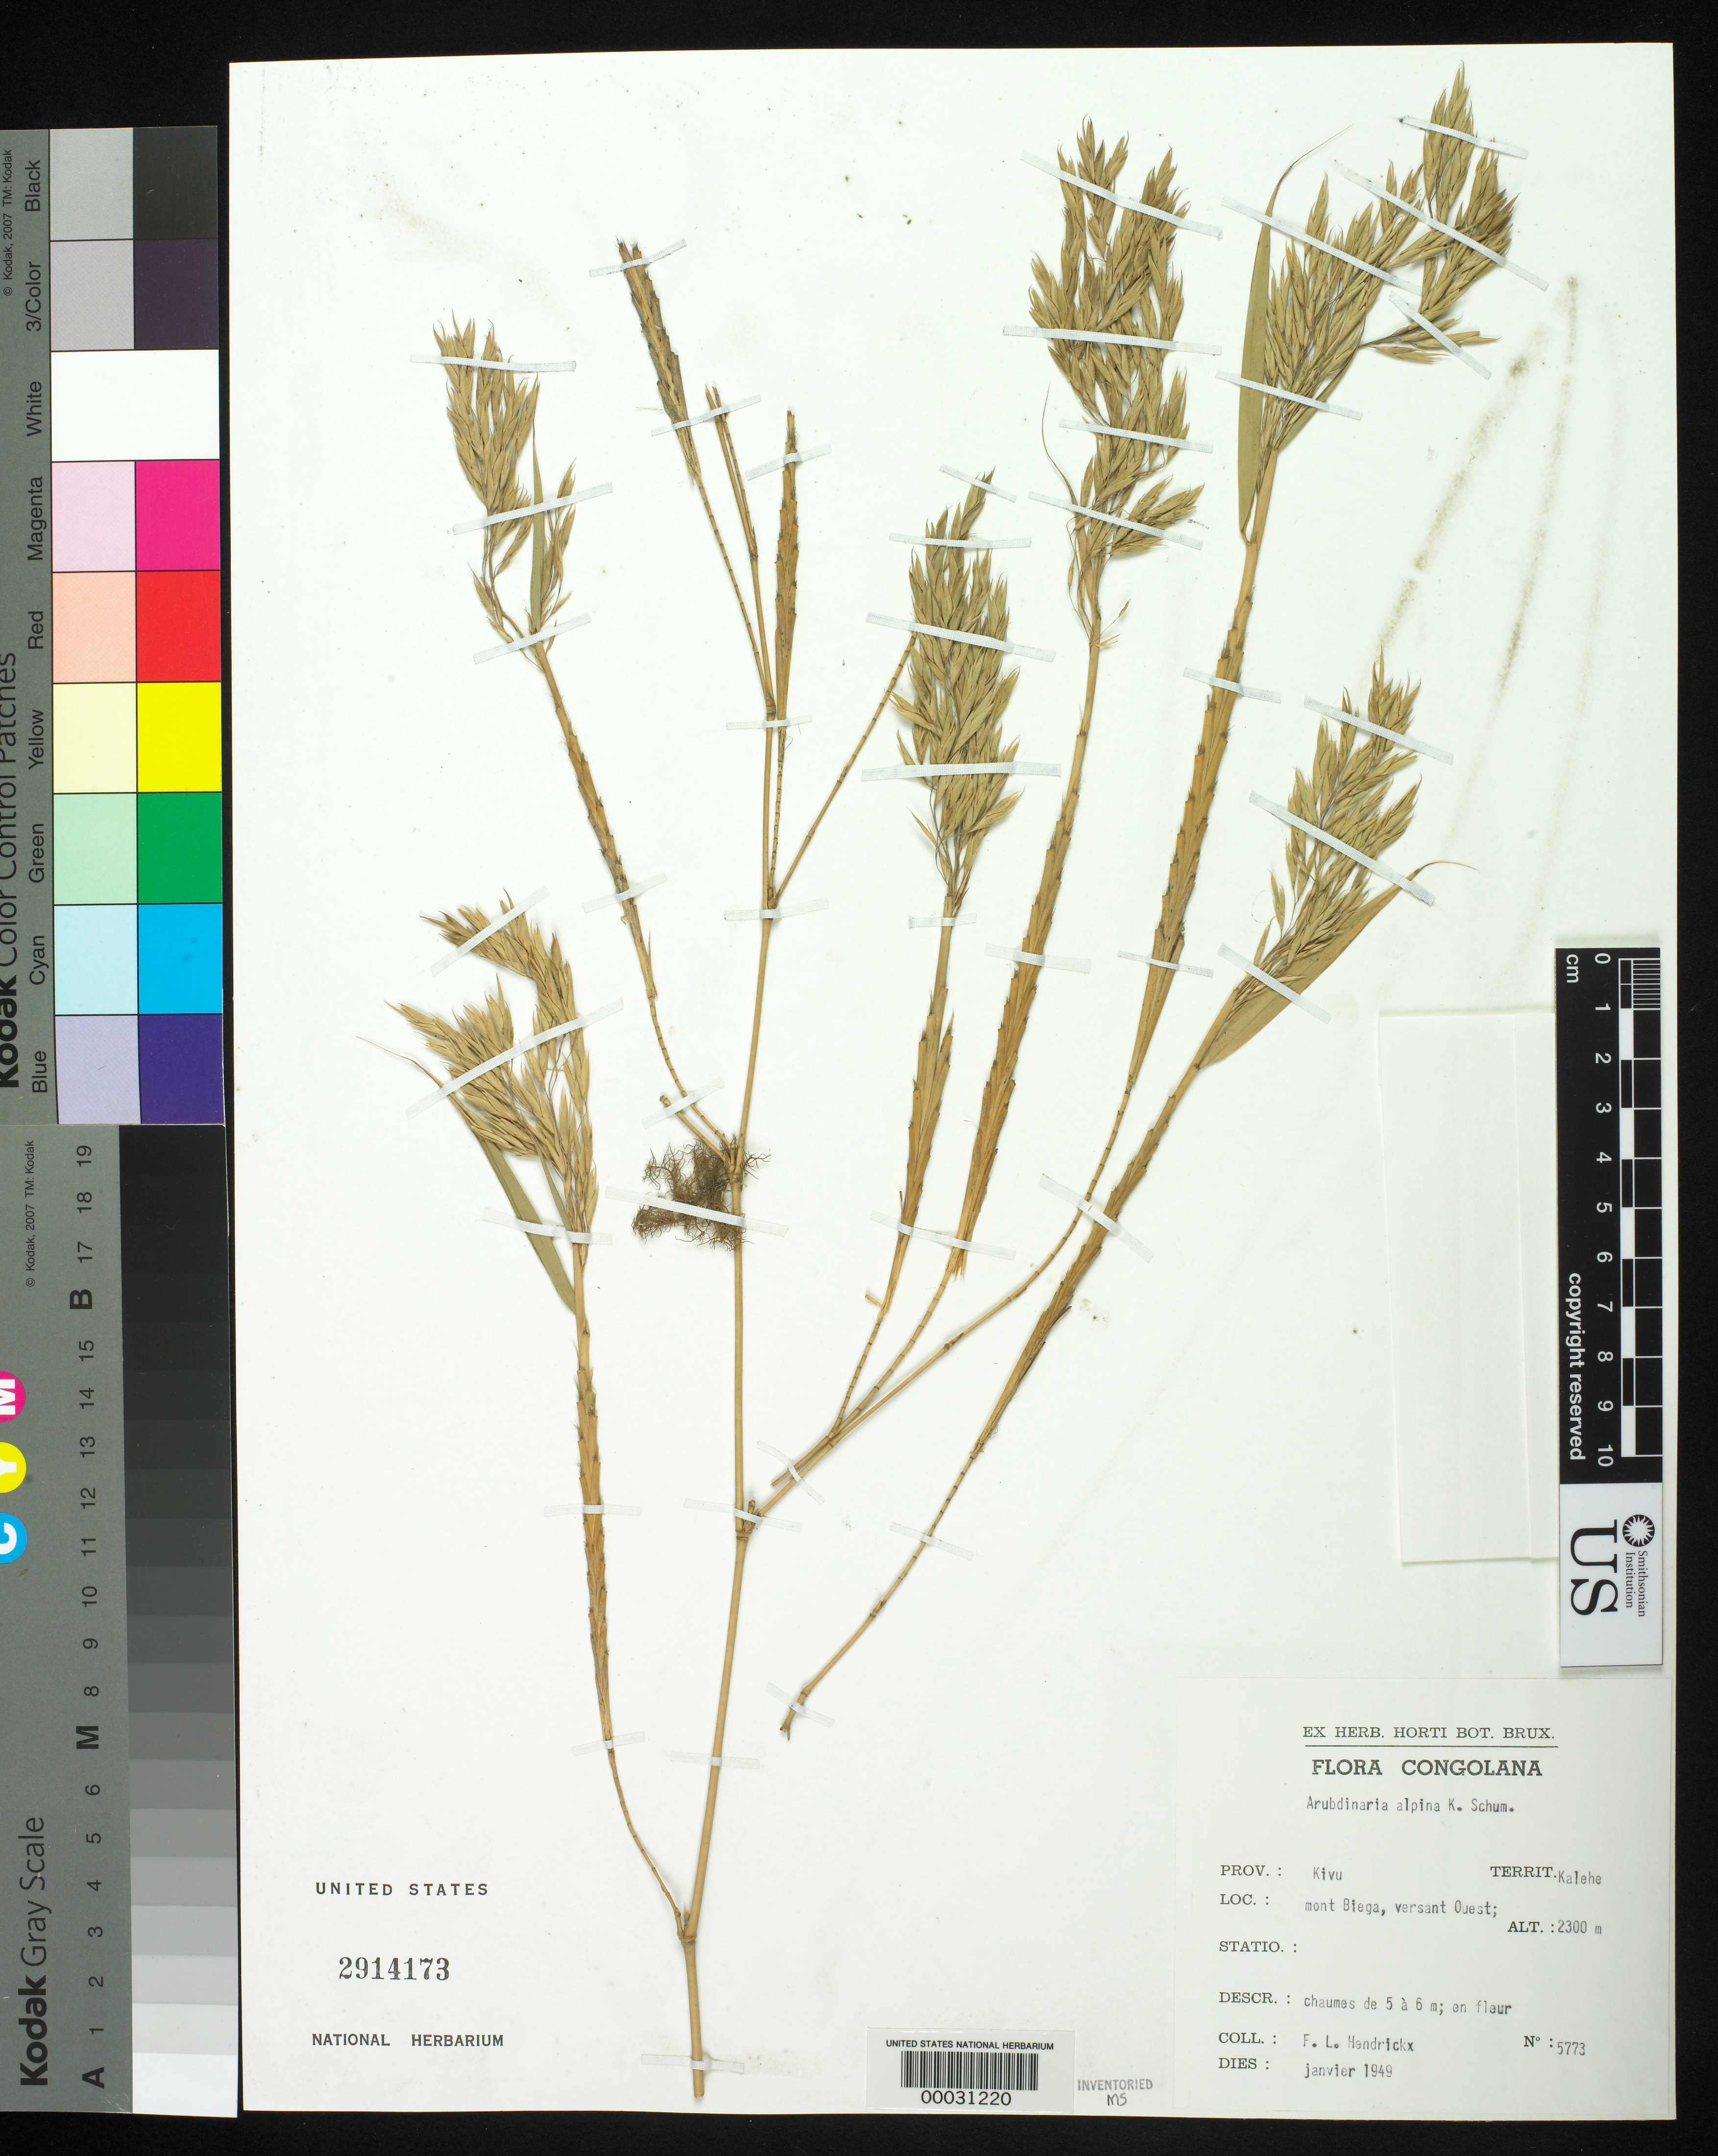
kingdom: Plantae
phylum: Tracheophyta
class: Liliopsida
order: Poales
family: Poaceae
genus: Oldeania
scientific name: Oldeania alpina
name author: (K. Schum.) Stapleton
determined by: Poaceae Reorganization Project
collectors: -. Hendrick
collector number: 5773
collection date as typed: Jan 1949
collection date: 1949-01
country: Congo, Democratic Republic of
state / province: Nord-Kivu / Sud-Kivu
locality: Kivu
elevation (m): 2300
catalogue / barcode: US 2914173